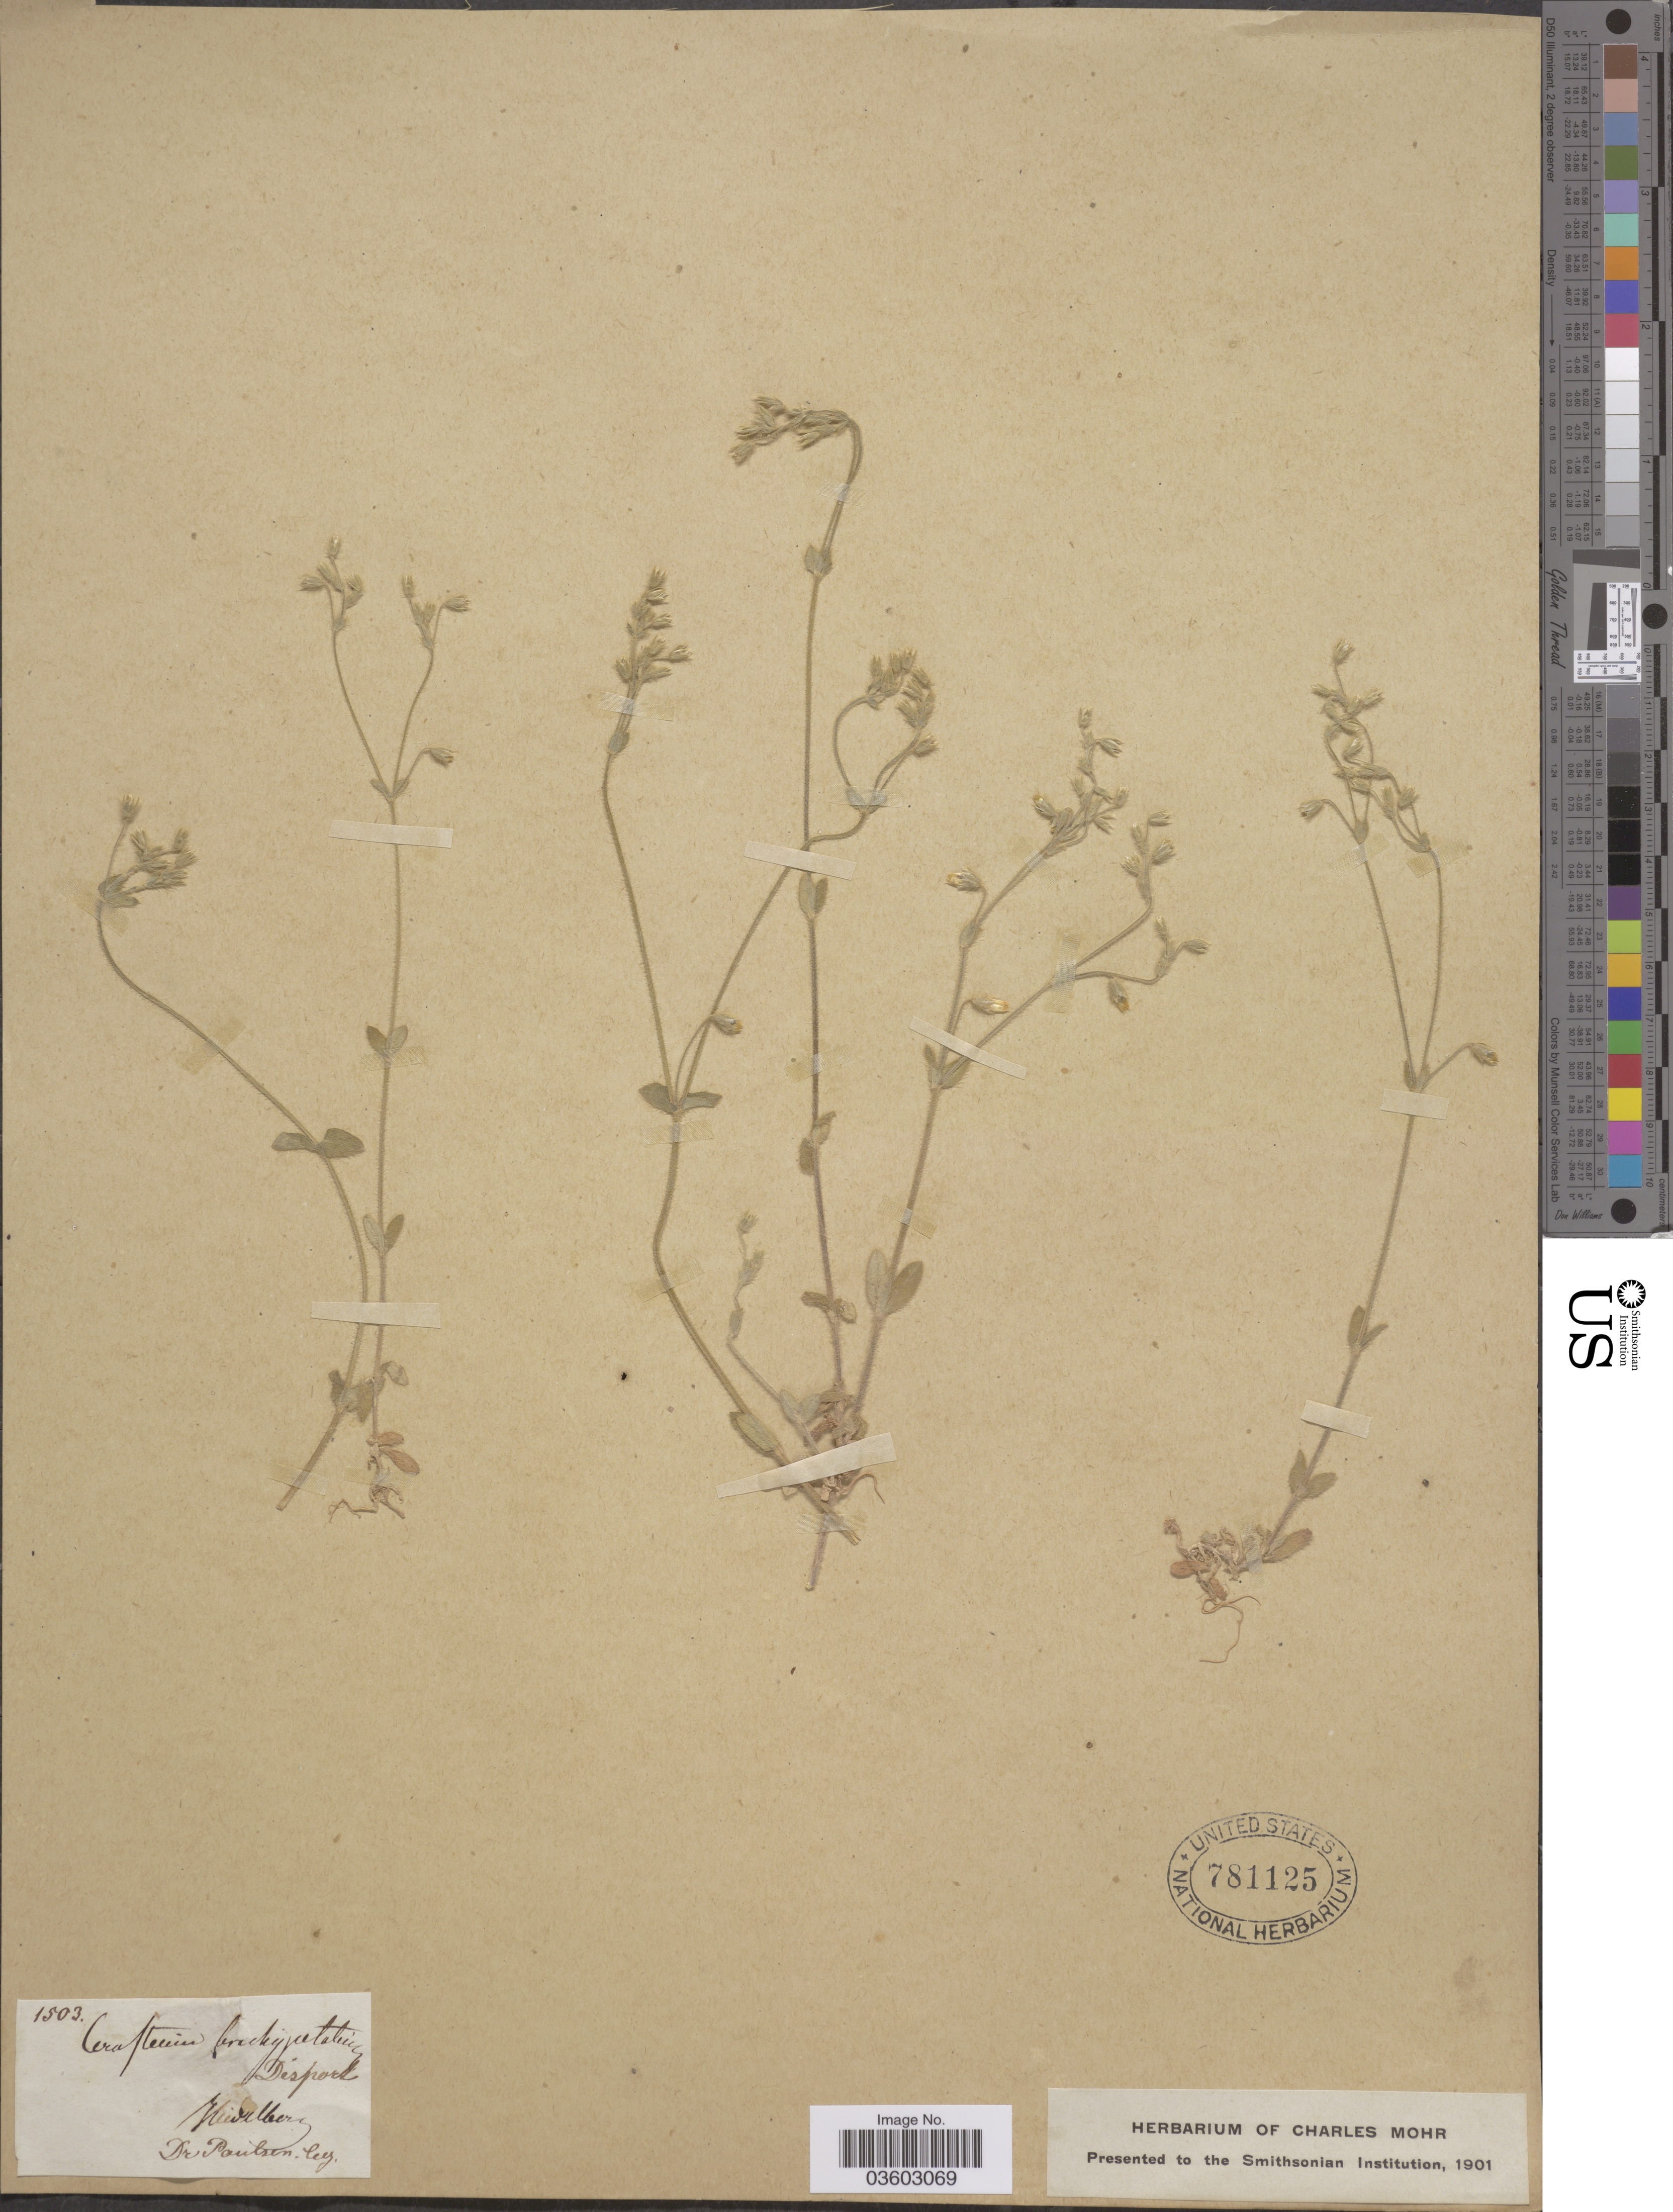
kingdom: Plantae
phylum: Tracheophyta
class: Magnoliopsida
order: Caryophyllales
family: Caryophyllaceae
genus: Cerastium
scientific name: Cerastium brachypetalum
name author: Pers.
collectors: -- Poulsen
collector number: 1503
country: Germany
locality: Hiedelberg.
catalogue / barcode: US 781125